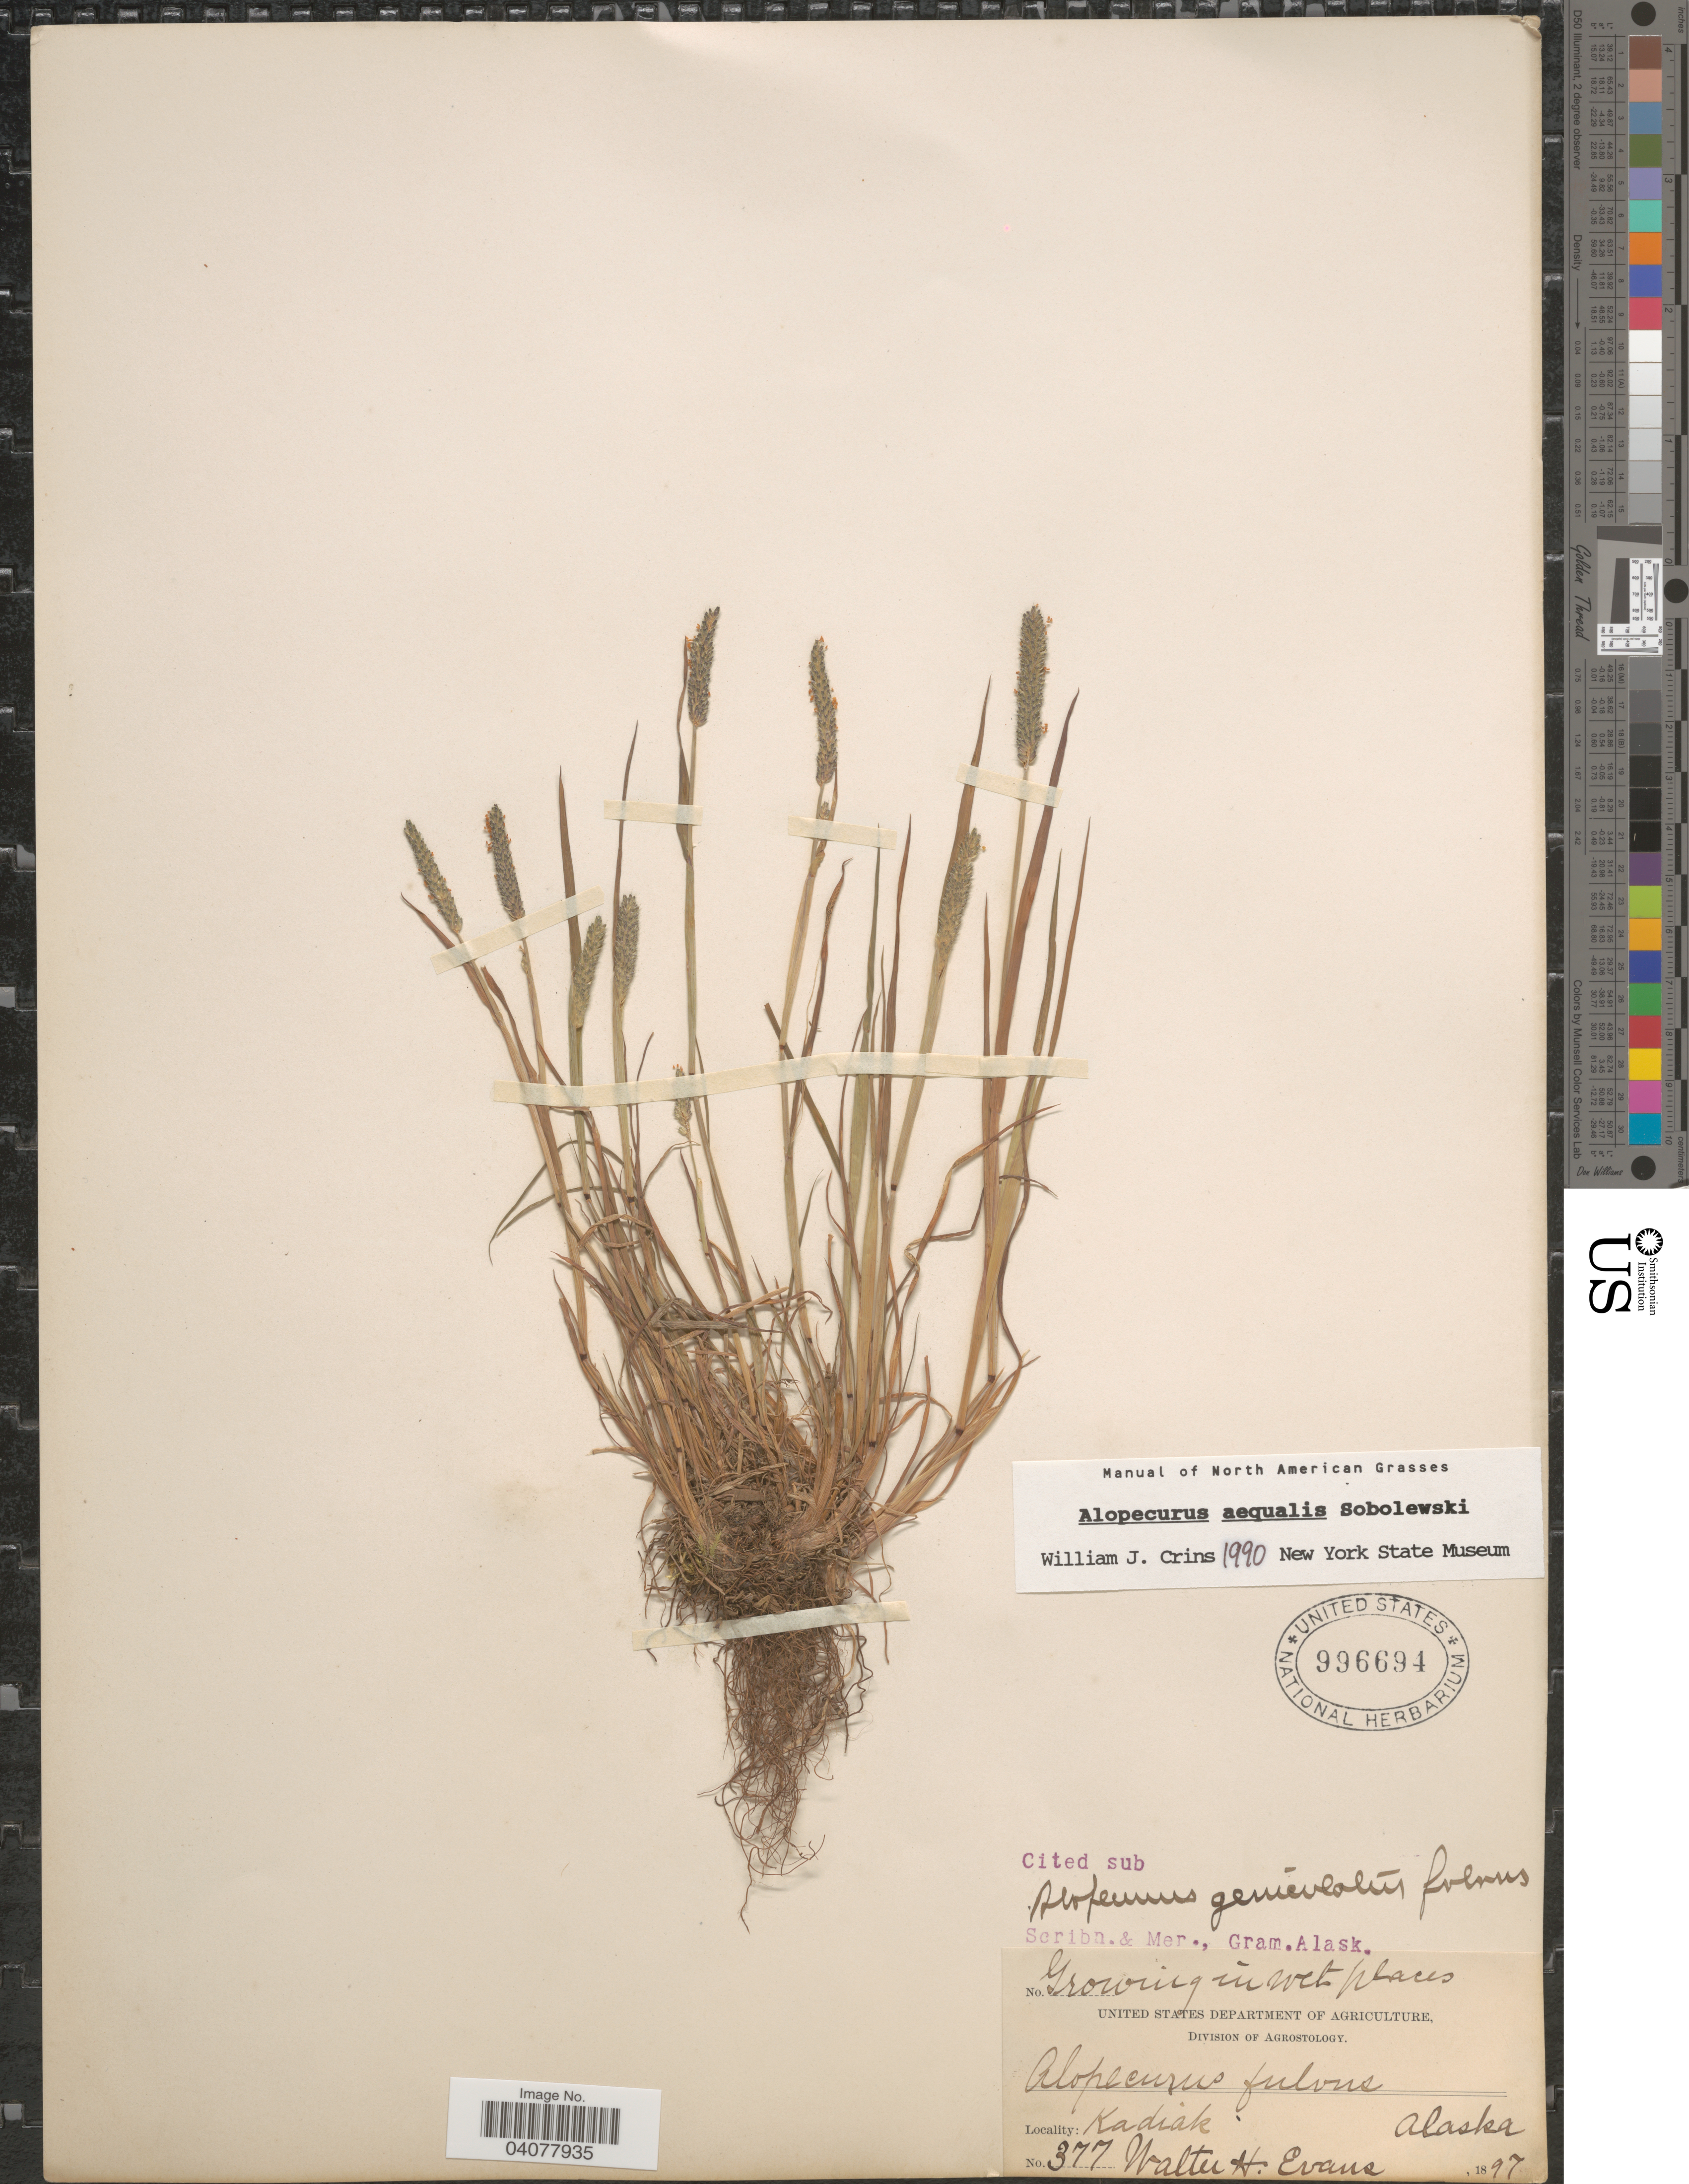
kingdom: Plantae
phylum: Tracheophyta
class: Liliopsida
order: Poales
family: Poaceae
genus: Alopecurus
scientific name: Alopecurus aequalis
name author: Sobol.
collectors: W. H. Evans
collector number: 377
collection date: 1897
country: United States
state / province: Alaska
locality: Kadiak.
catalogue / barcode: US 996694